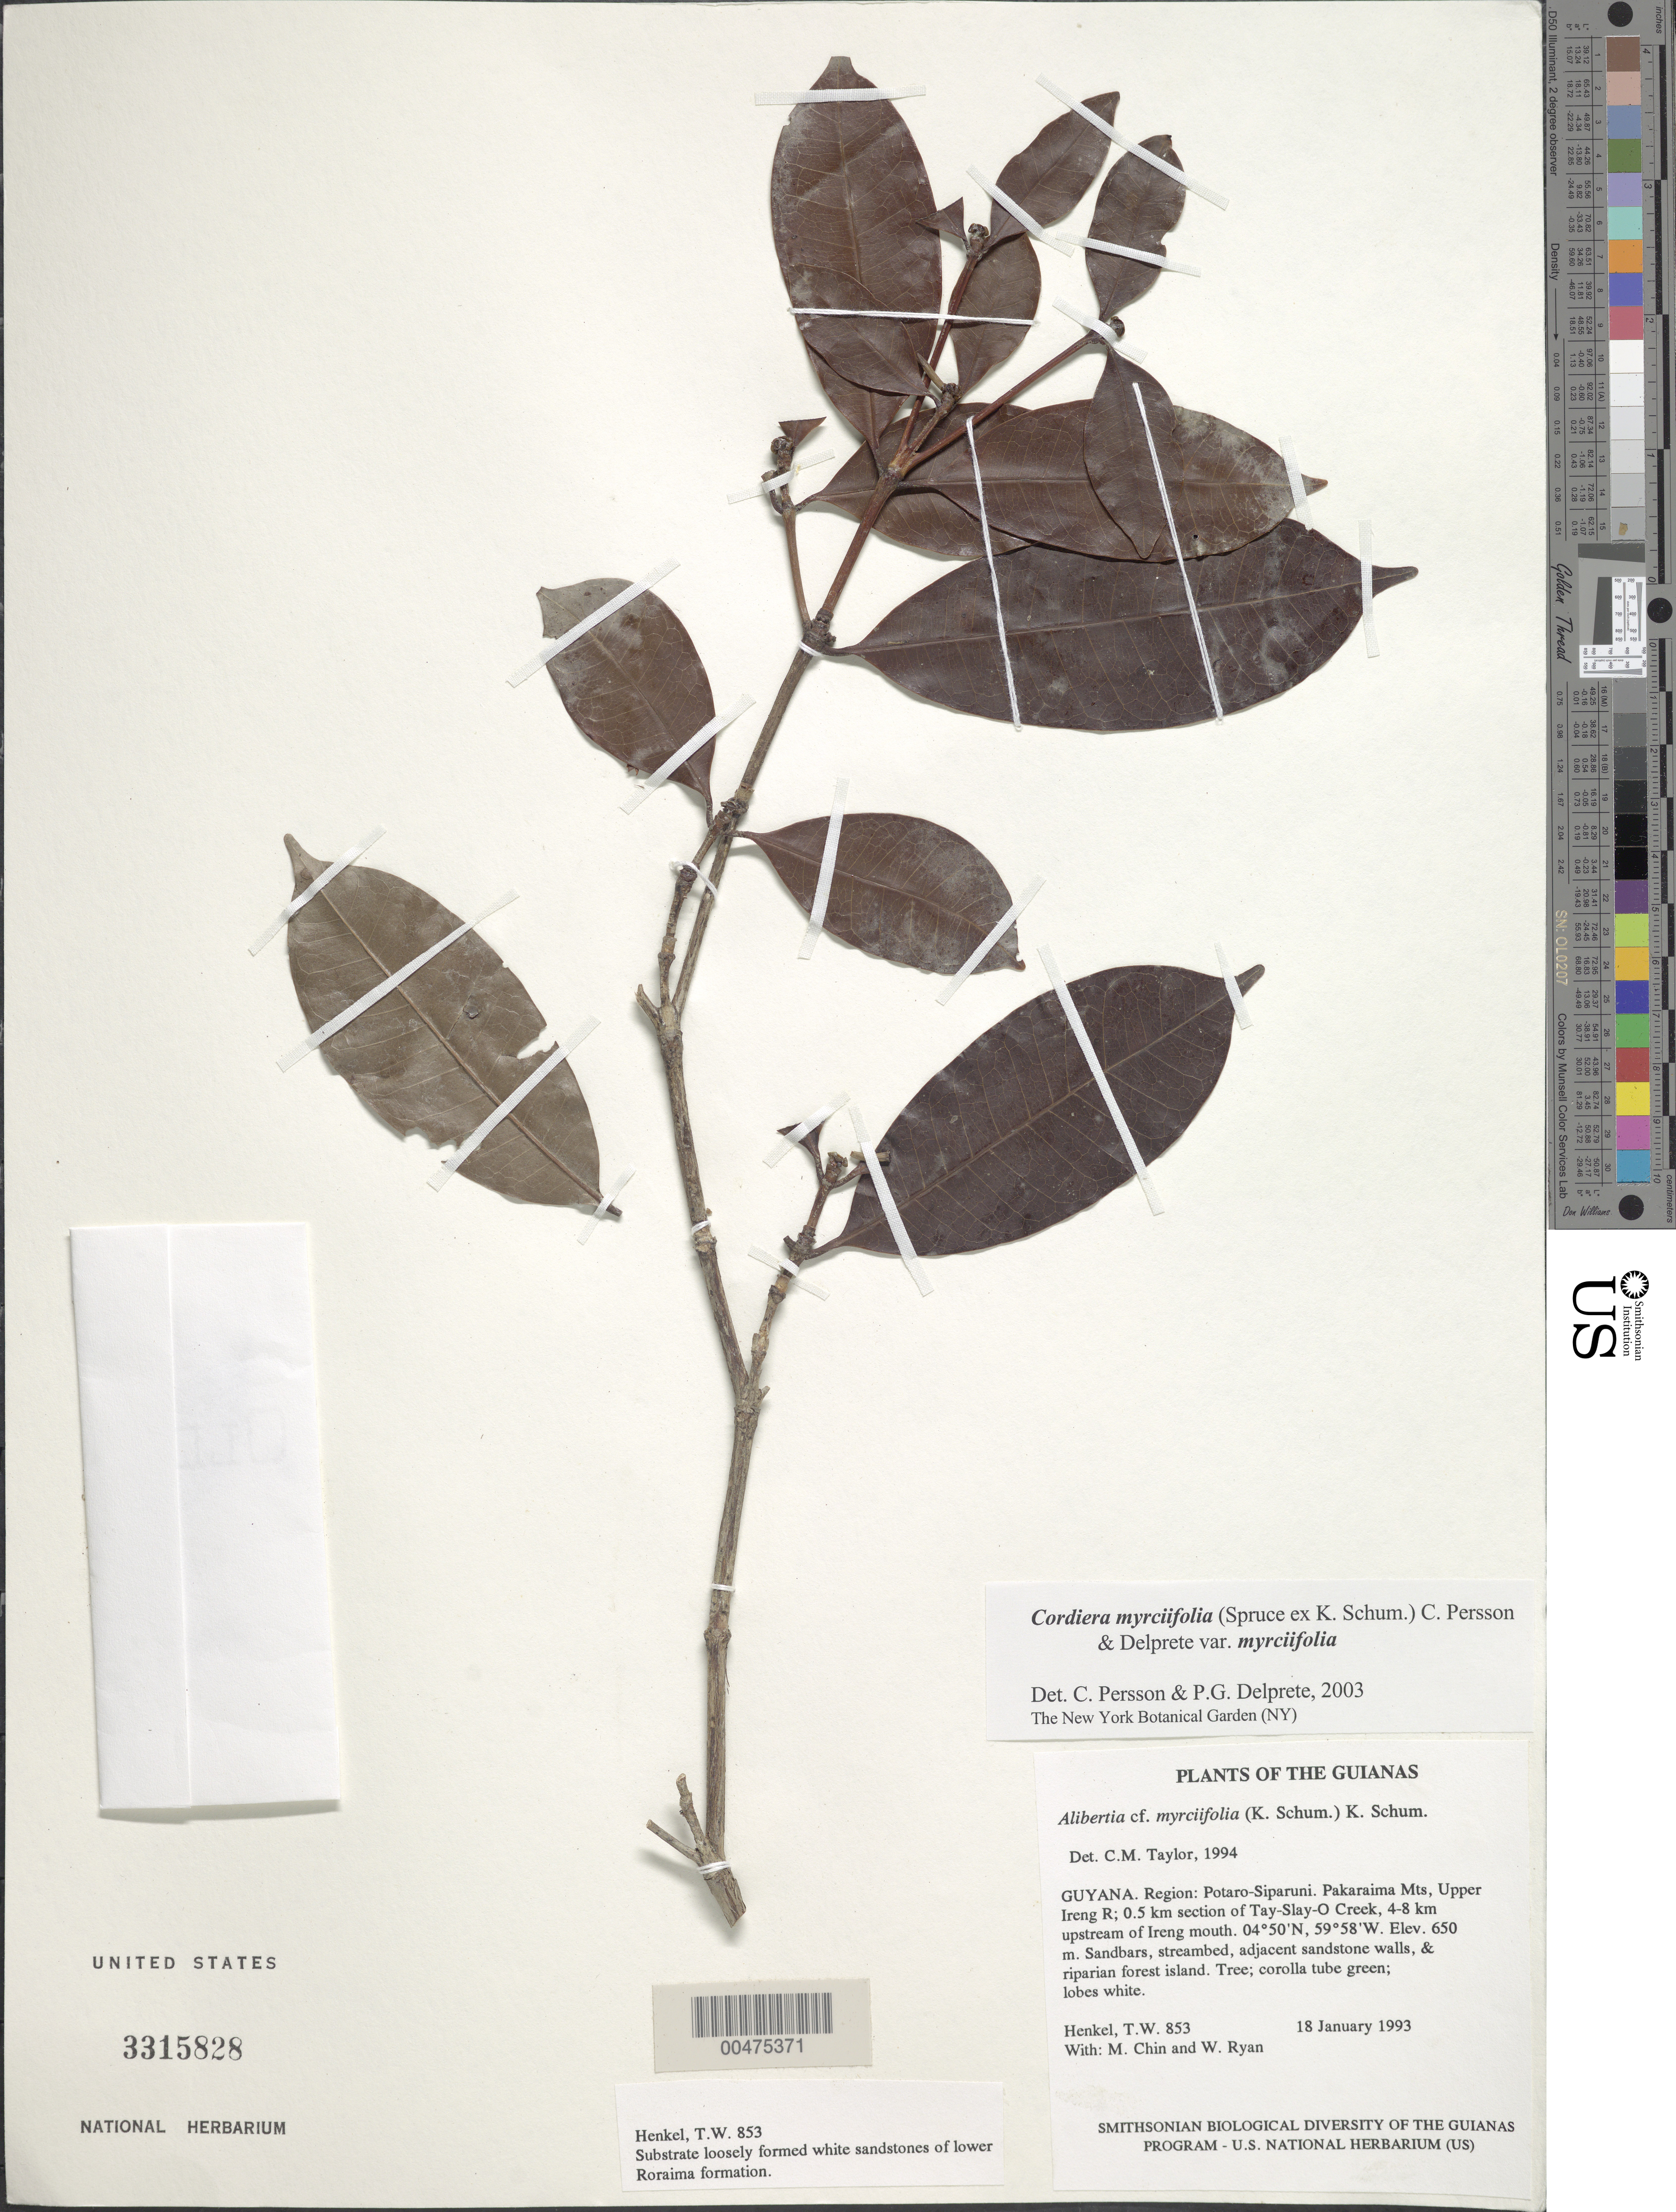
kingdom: Plantae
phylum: Tracheophyta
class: Magnoliopsida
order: Gentianales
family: Rubiaceae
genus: Alibertia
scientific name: Alibertia myrciifolia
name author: K. Schum.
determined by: Taylor, Charlotte M.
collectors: T. Henkel, M. Chin & W. Ryan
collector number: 853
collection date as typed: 18 January 1993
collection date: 1993-01-18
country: Guyana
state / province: Potaro-Siparuni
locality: Pakaraima Mts, Upper Ireng R; 0.5 km section of Tay-Slay-O Creek, 4-8 km upstream of Ireng mouth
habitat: Sandbars, streambed, adjacent sandstone walls, & riparian forest island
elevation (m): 650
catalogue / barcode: US 3315828